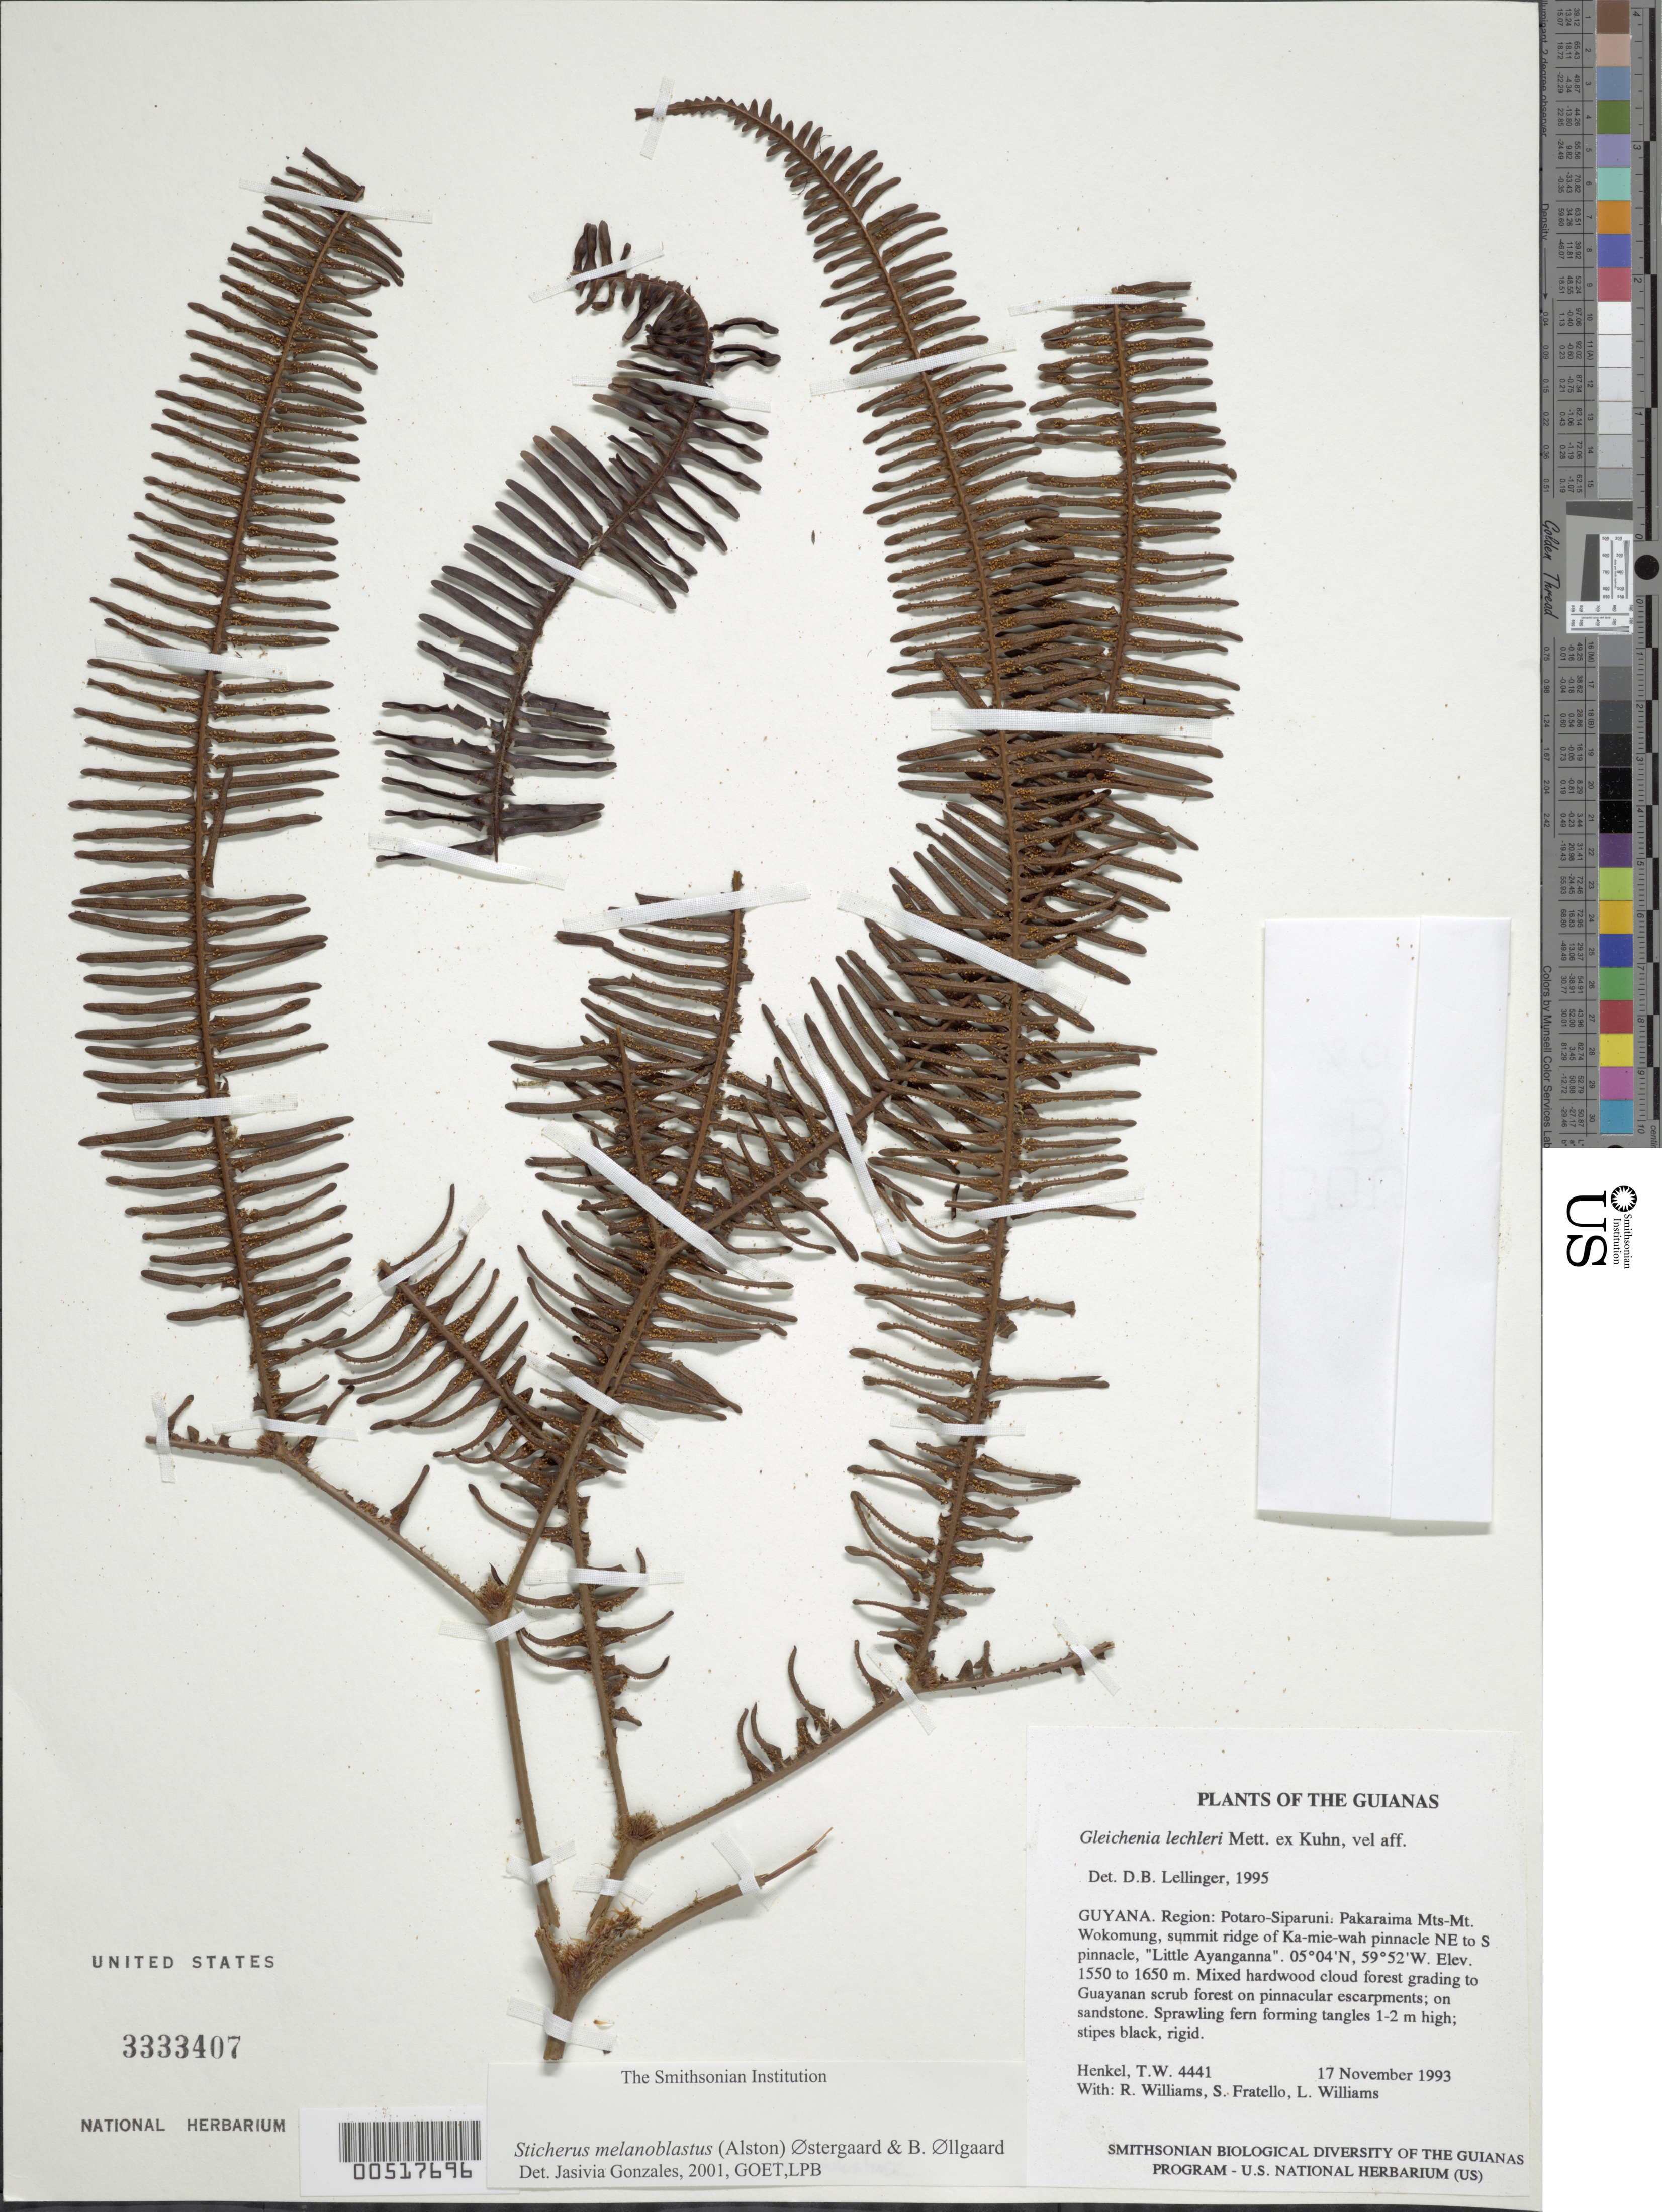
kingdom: Plantae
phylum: Tracheophyta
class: Polypodiopsida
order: Gleicheniales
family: Gleicheniaceae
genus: Sticherus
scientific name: Sticherus melanoblastus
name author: (Alston) E.Ø. Andersen & B. Øllg.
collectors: T. Henkel, R. Williams, S. Fratello & L. Williams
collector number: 4441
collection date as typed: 17 November 1993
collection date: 1993-11-17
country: Guyana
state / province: Potaro-Siparuni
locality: Pakaraima Mts-Mt. Wokomung, summit ridge of Ka-mie-wah pinnacle NE to S pinnacle, "Little Ayanganna"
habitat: Mixed hardwood cloud forest grading to Guayanan scrub forest on pinnacular escarpments; on sandstone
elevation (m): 1550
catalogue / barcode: US 3333407